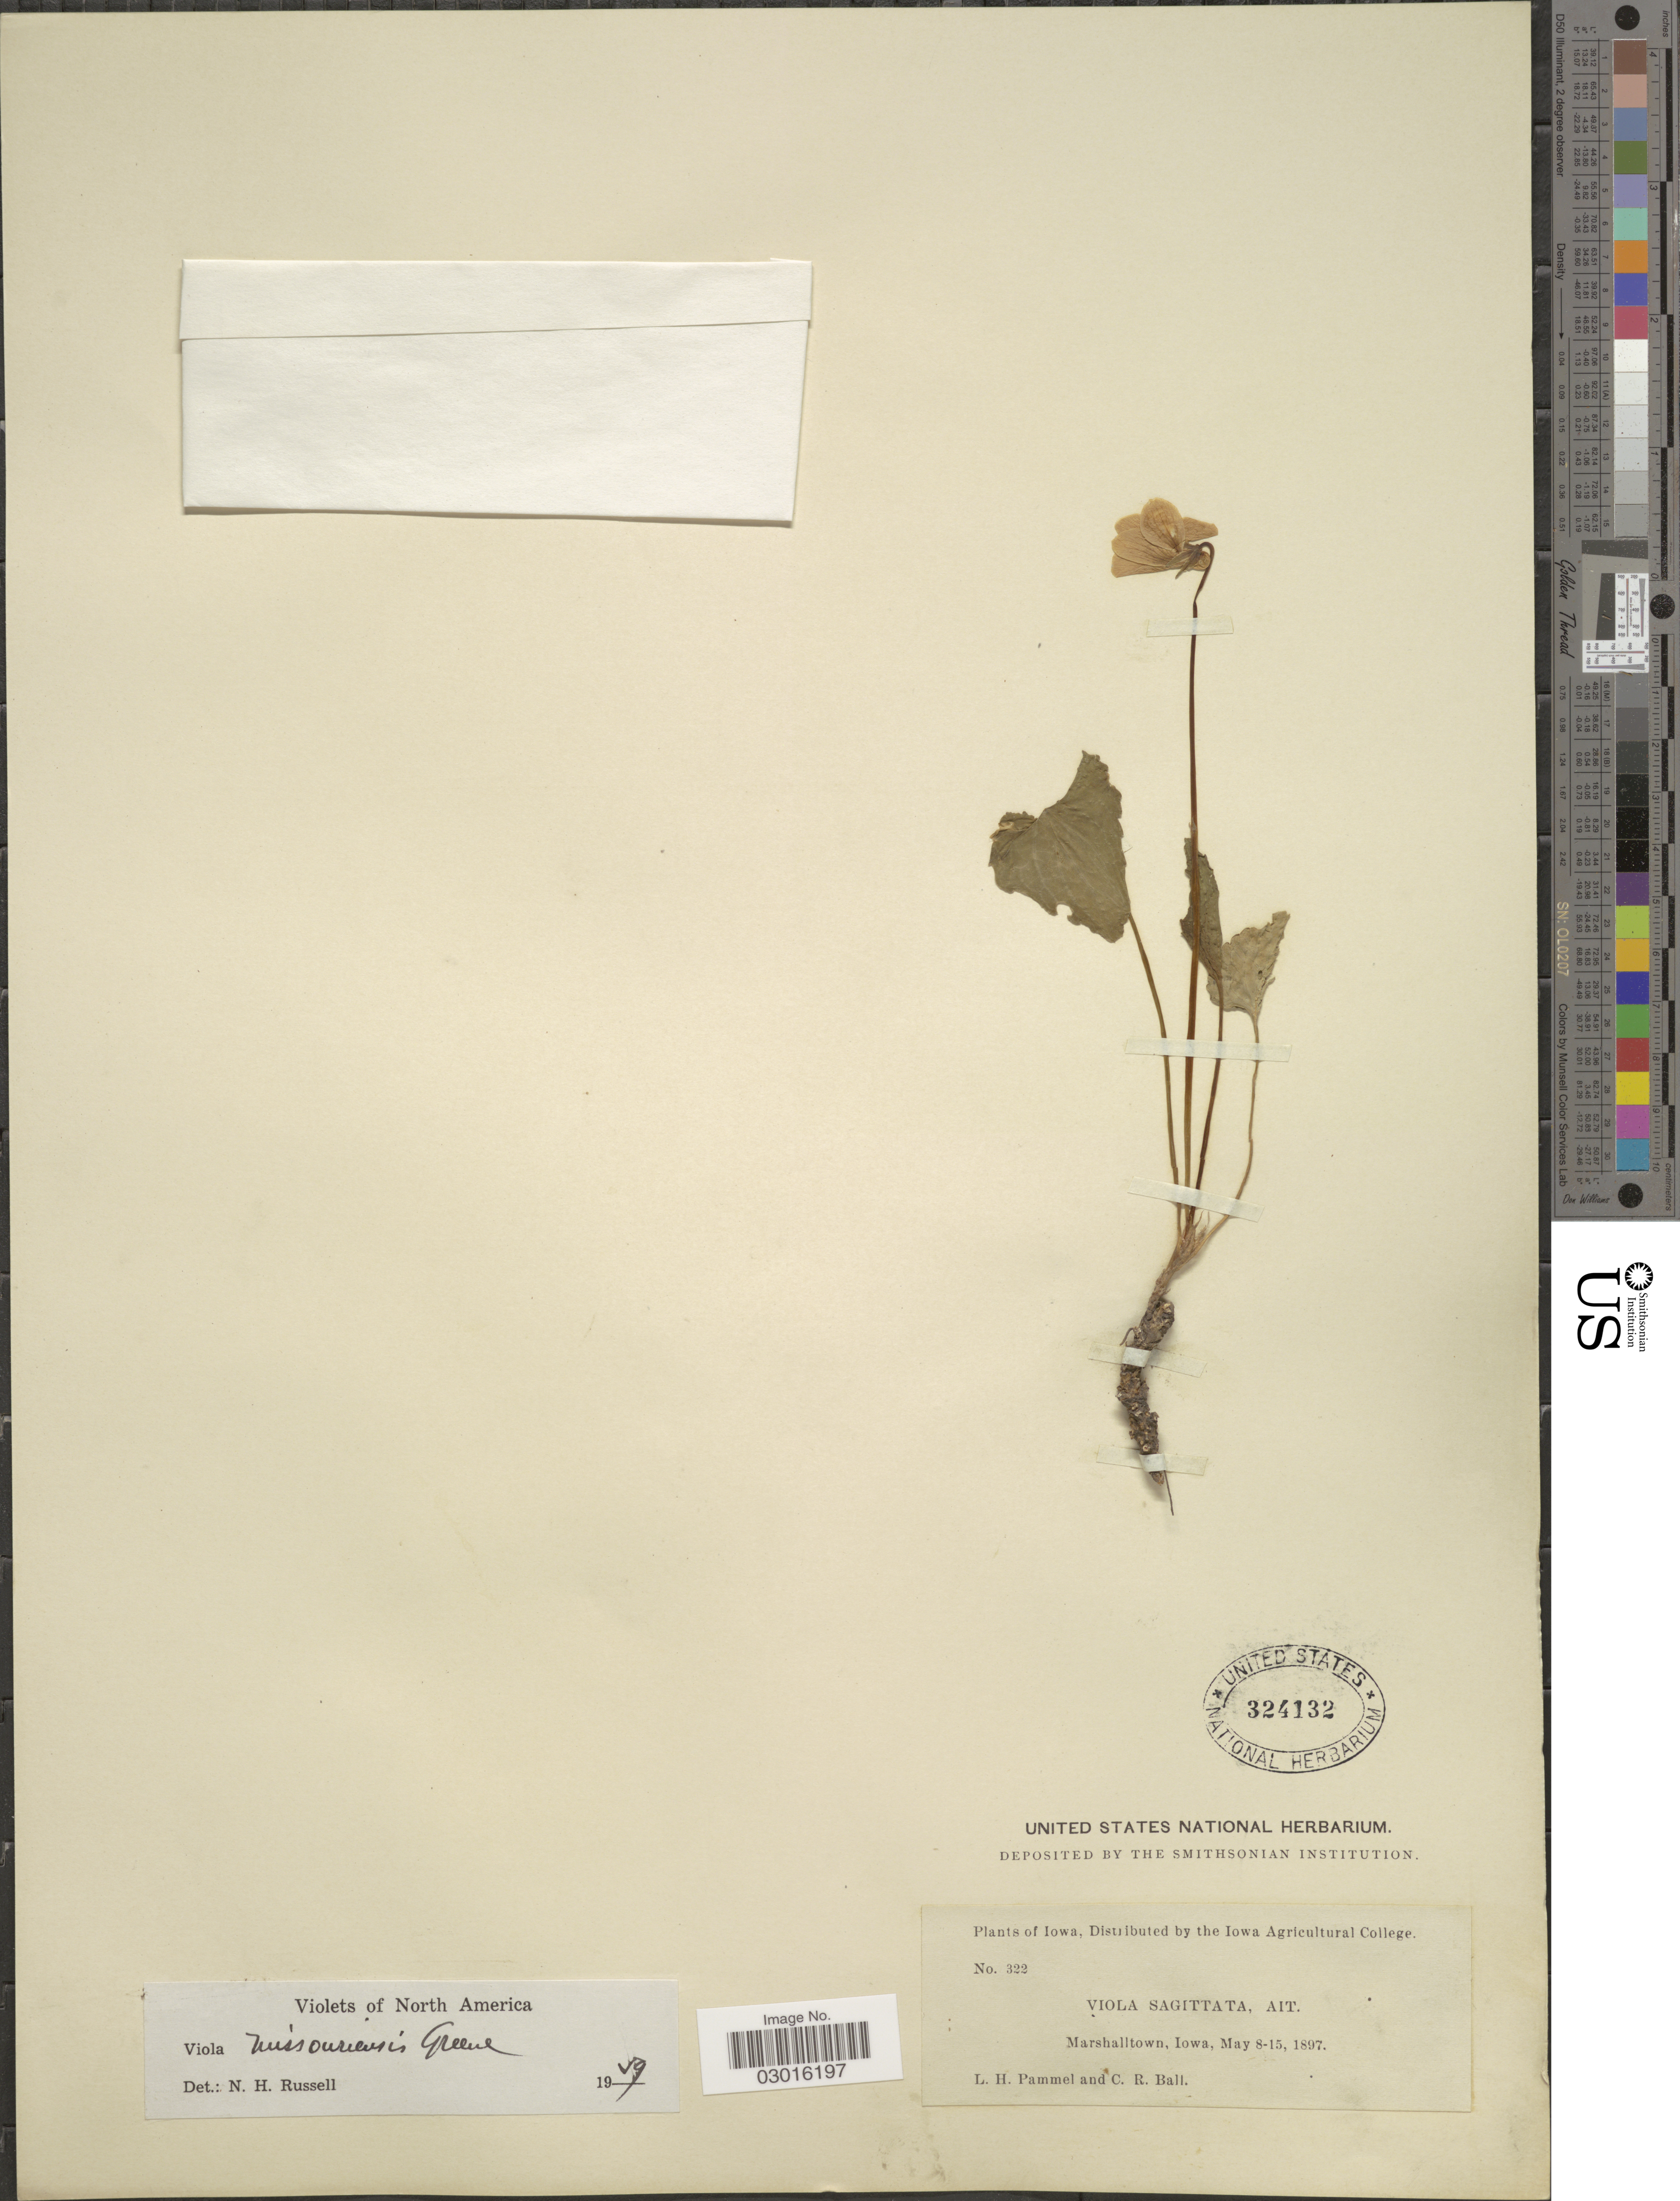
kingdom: Plantae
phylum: Tracheophyta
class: Magnoliopsida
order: Malpighiales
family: Violaceae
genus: Viola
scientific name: Viola missouriensis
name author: Greene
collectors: L. Pammel & C. R. Ball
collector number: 322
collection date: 1897-05-08/1897-05-15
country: United States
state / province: Iowa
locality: Marshalltown.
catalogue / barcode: US 324132